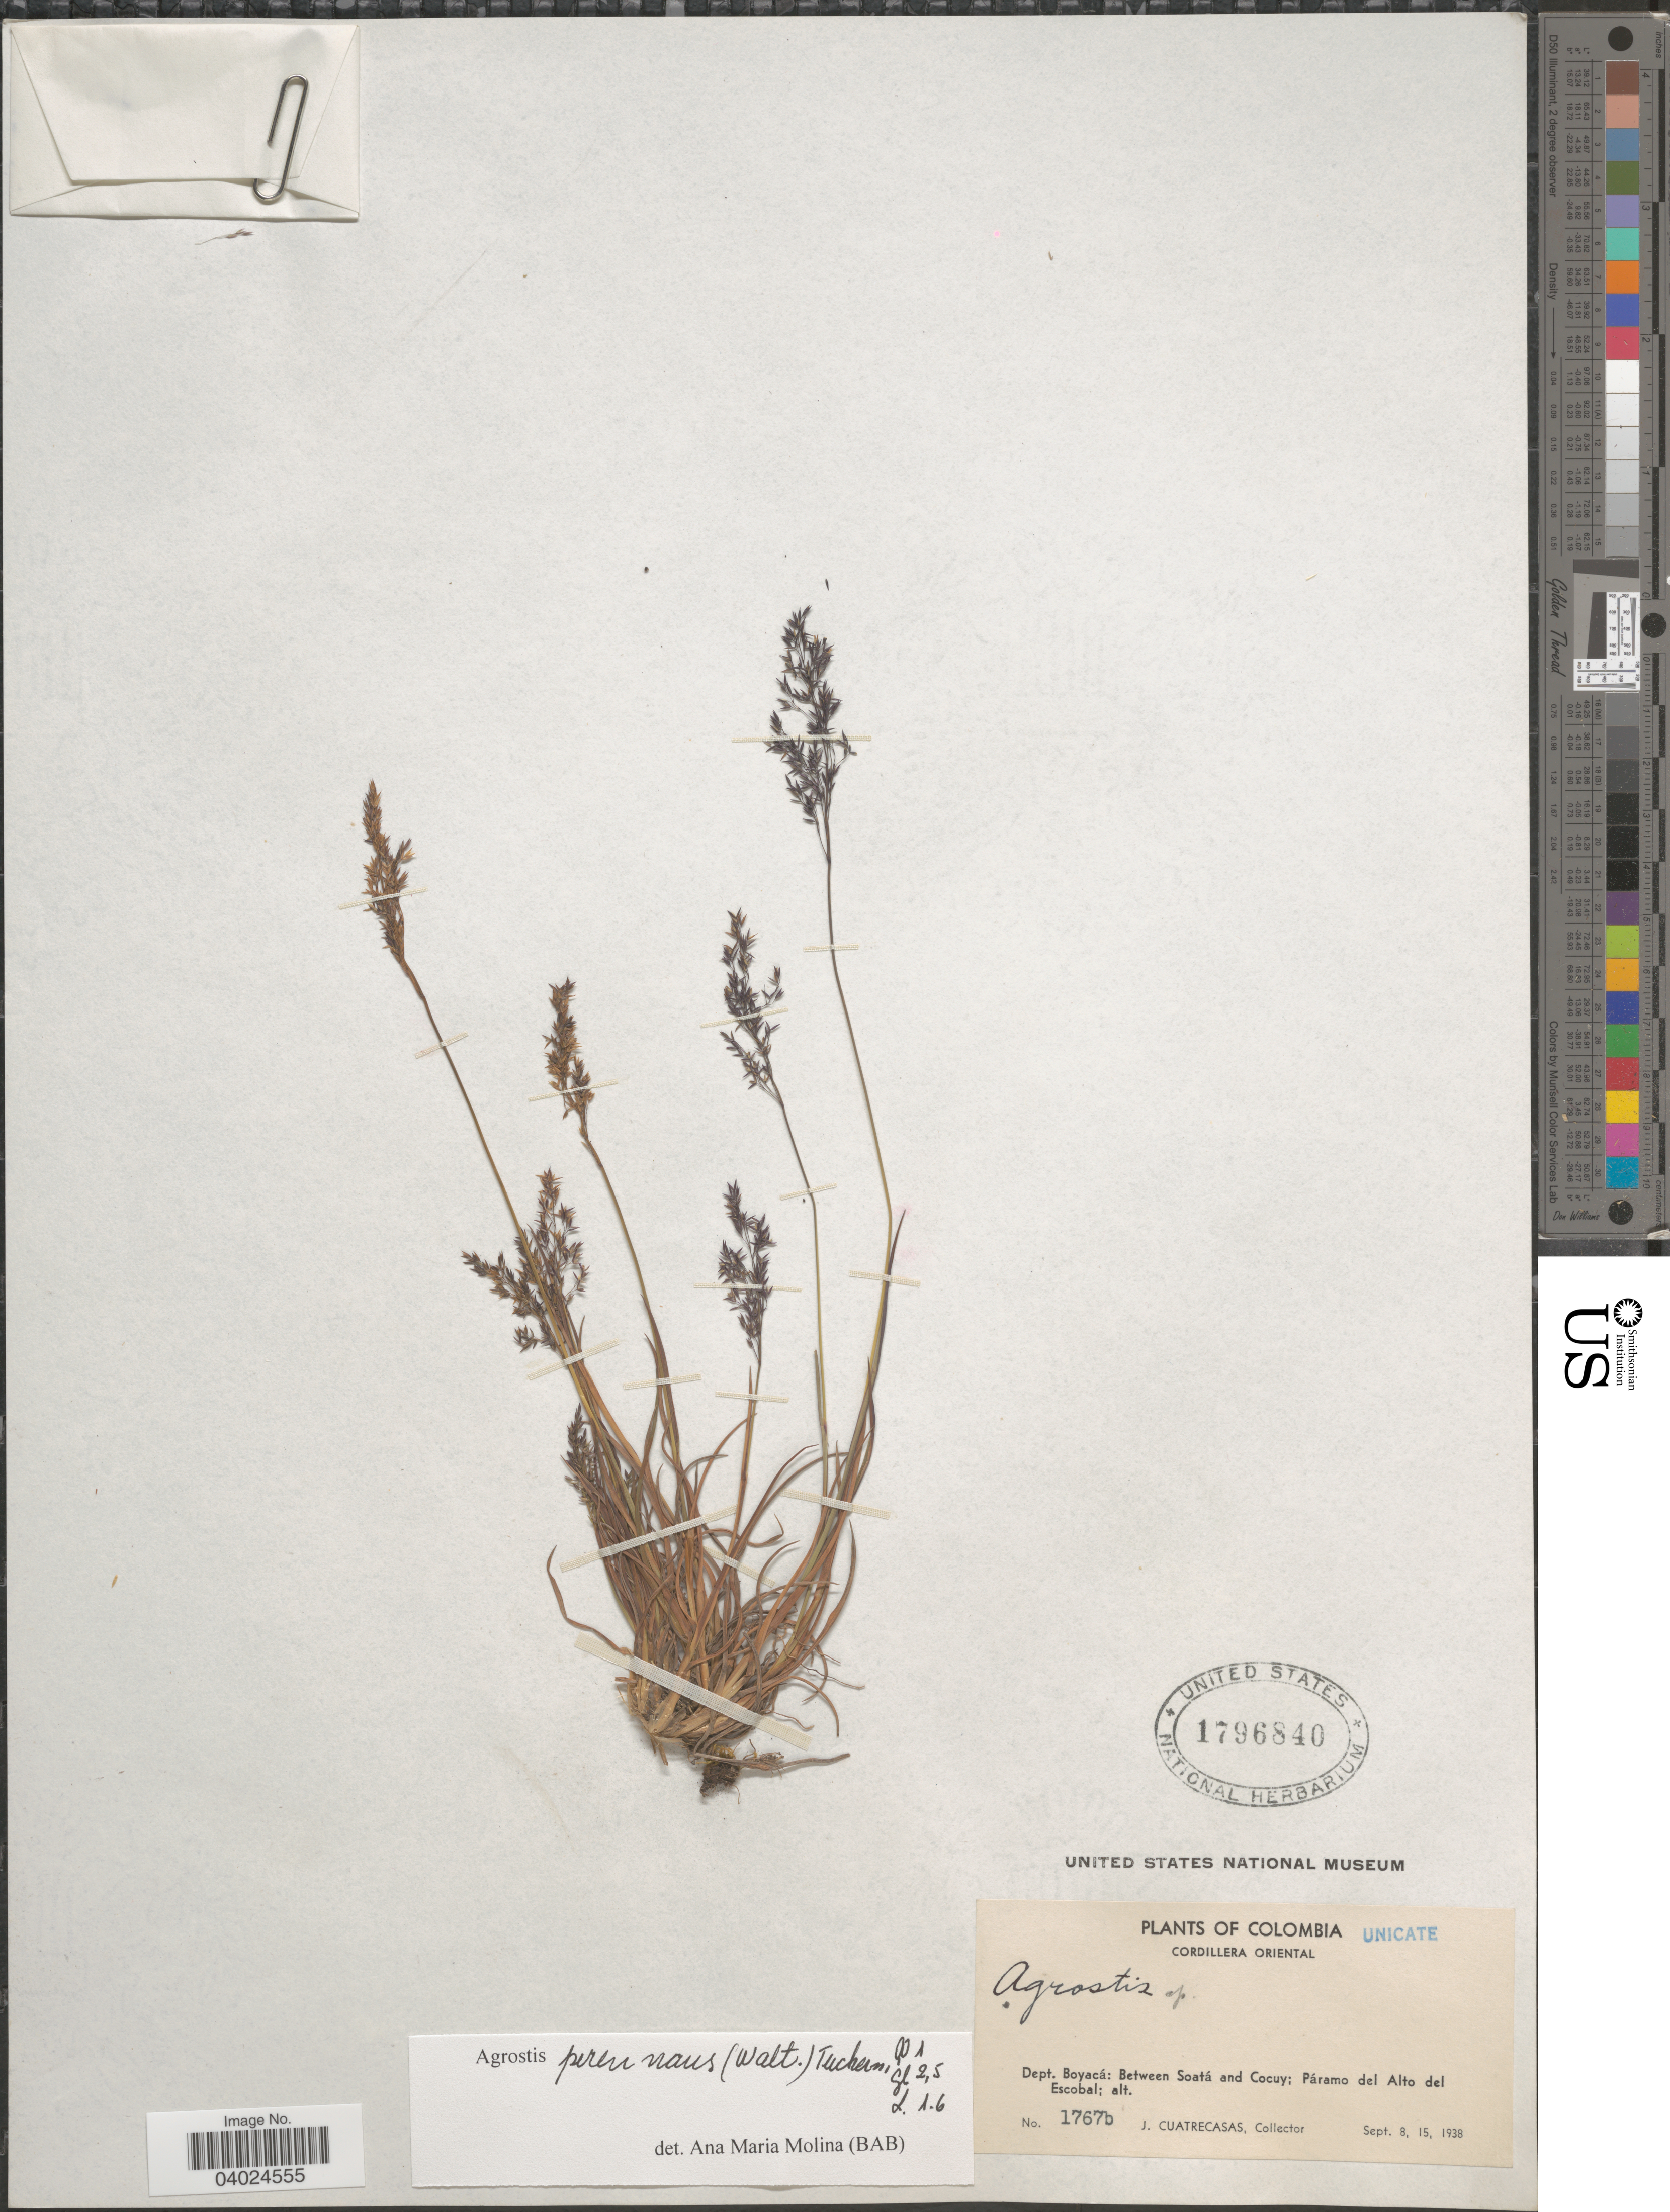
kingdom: Plantae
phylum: Tracheophyta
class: Liliopsida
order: Poales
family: Poaceae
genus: Agrostis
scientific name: Agrostis perennans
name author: (Walter) Tuck.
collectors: J. Cuatrecasas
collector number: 1767b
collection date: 1938-09-08/1938-09-15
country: Colombia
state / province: Boyacá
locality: Cordillera Oriental. Dept. Boyacá: Between Soatá and Cocuy; Páramo del Alto del Escobal.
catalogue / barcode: US 1796840